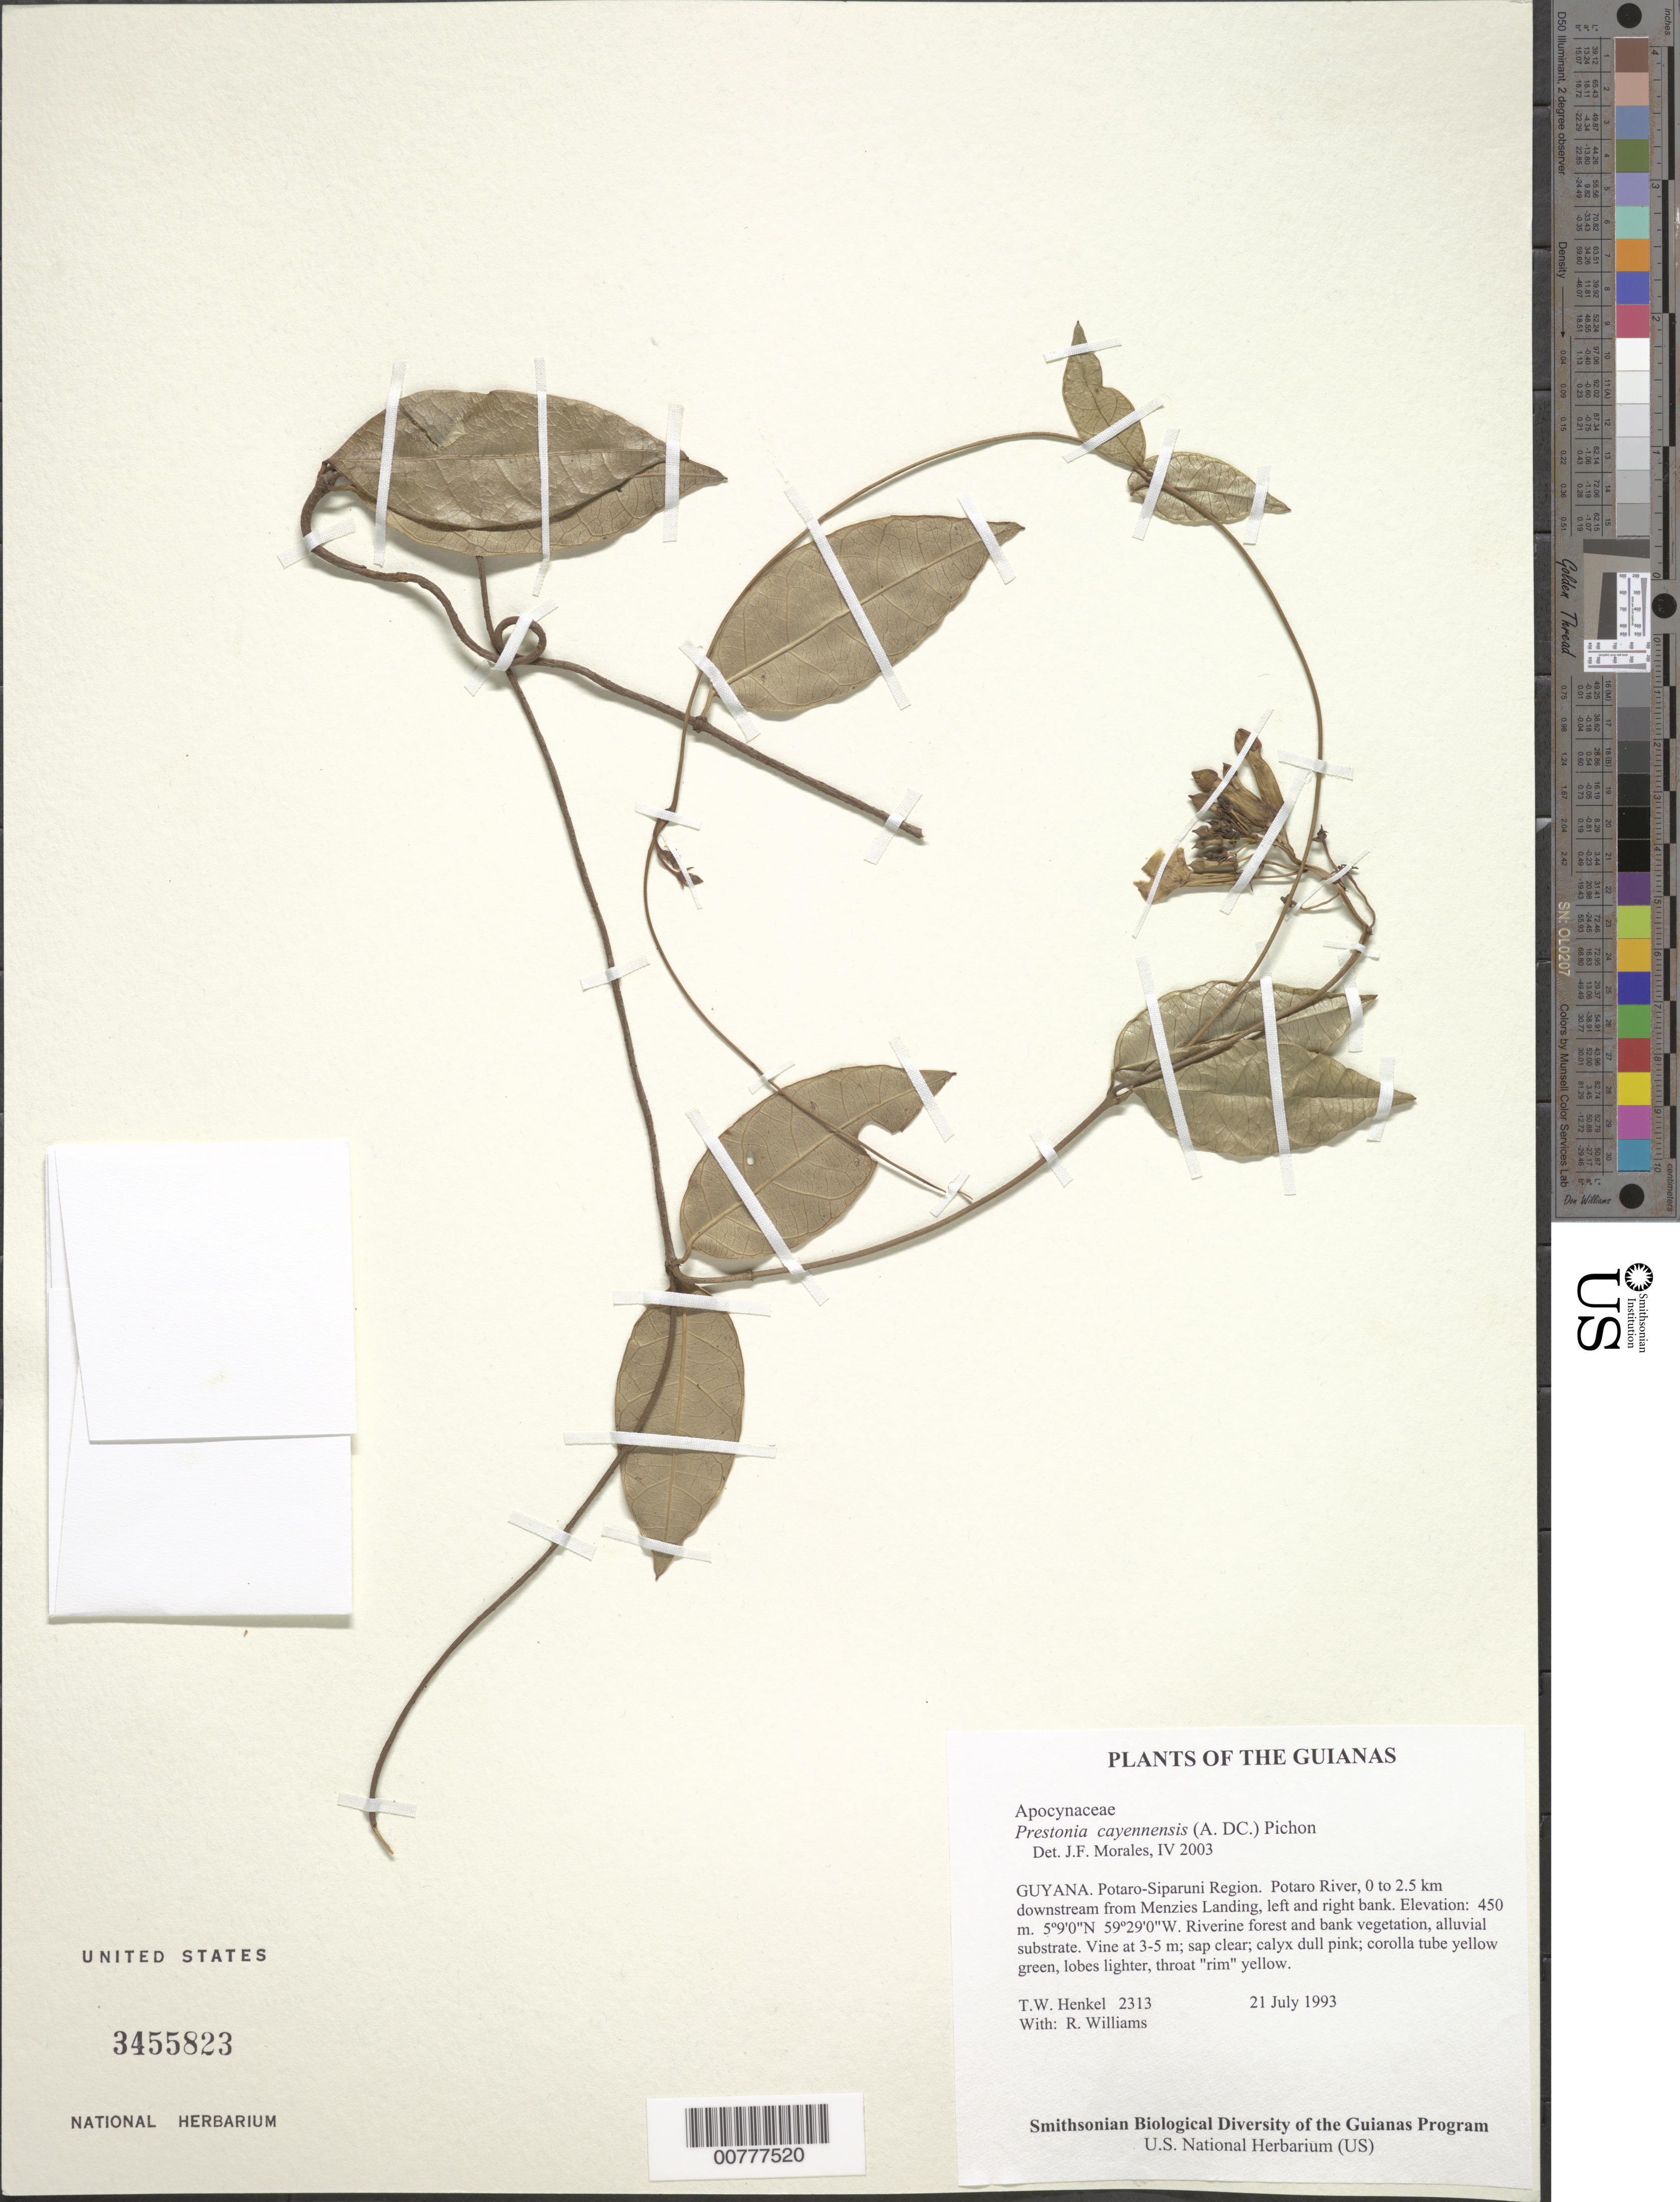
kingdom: Plantae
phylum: Tracheophyta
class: Magnoliopsida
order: Gentianales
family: Apocynaceae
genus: Prestonia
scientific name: Prestonia cayennensis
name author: (A. DC.) Pichon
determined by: Morales, J. F.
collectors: T. Henkel & R. Williams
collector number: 2313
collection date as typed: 21 July 1993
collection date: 1993-07-21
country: Guyana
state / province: Potaro-Siparuni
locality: Potaro River, 0 to 2.5 km downstream from Menzies Landing, left and right bank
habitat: Riverine forest and bank vegetation, alluvial substrate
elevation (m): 450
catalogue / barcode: US 3455823